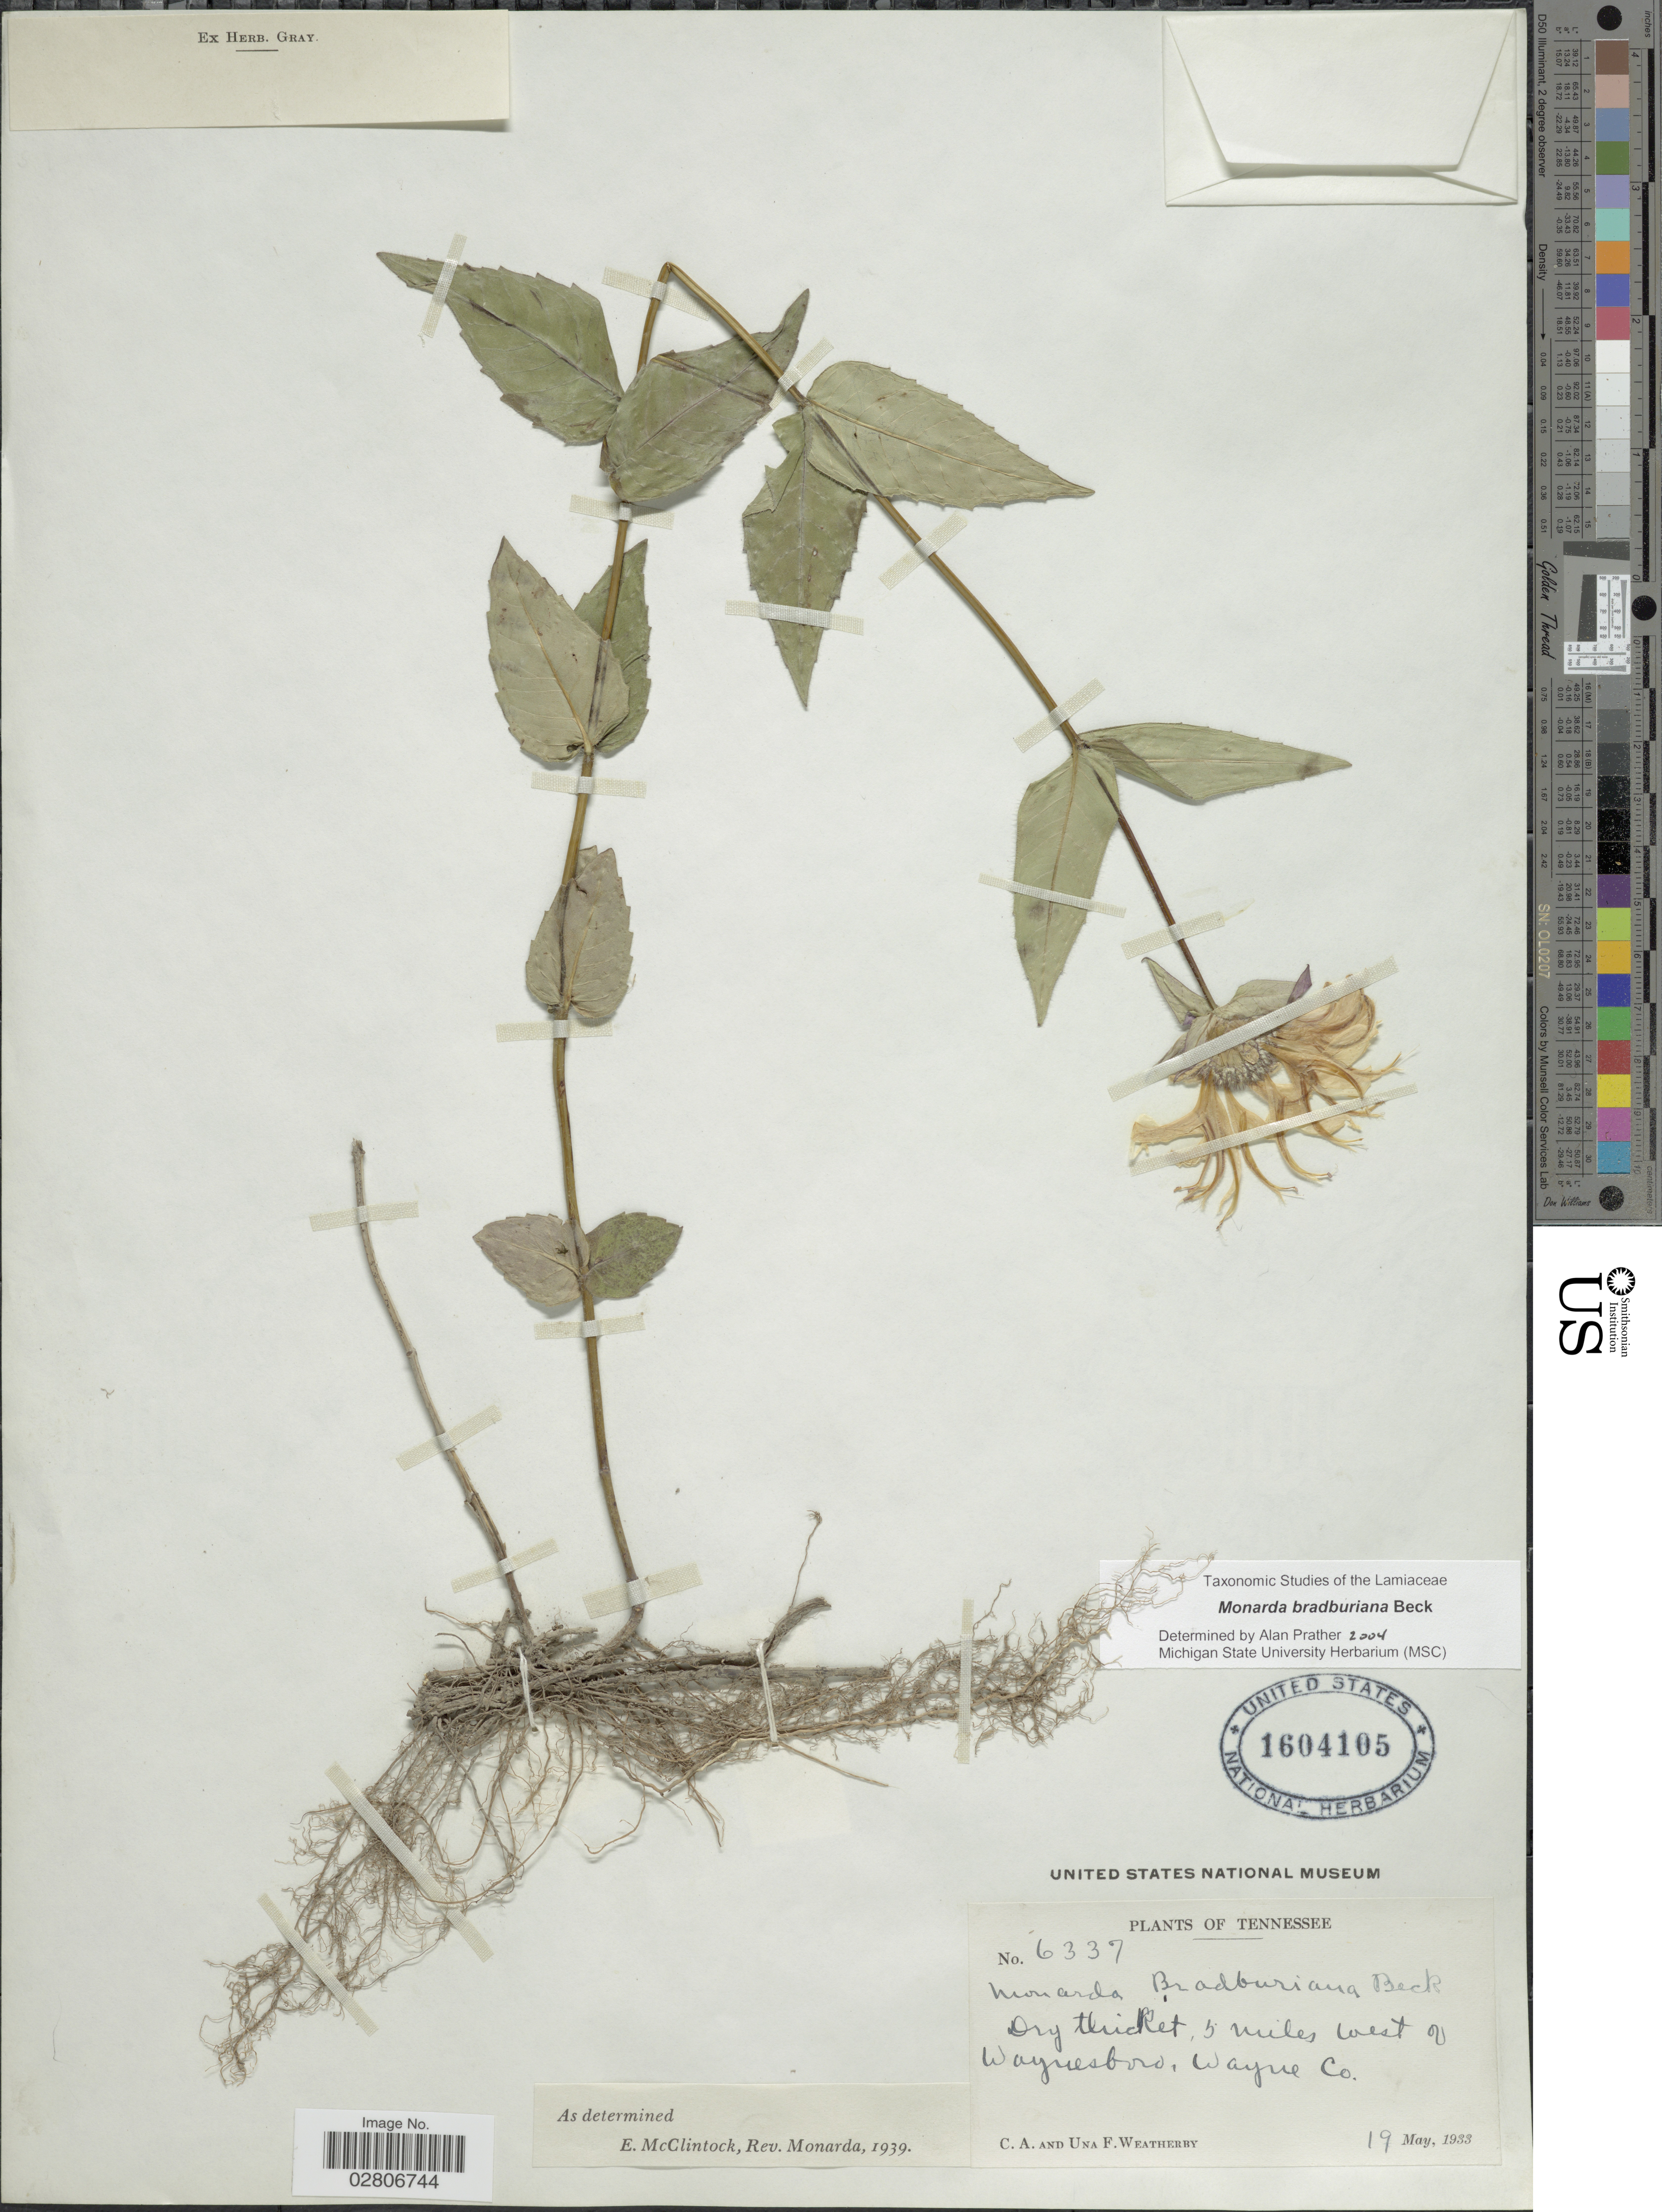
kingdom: Plantae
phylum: Tracheophyta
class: Magnoliopsida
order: Lamiales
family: Lamiaceae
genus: Monarda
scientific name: Monarda bradburiana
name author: L.C. Beck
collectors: C. A. Weatherby & U. Weatherby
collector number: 6337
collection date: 1933-05-19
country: United States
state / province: Tennessee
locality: Dry thicket, 5 miles west of Waynesboro, Wayne Co.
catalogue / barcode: US 1604105